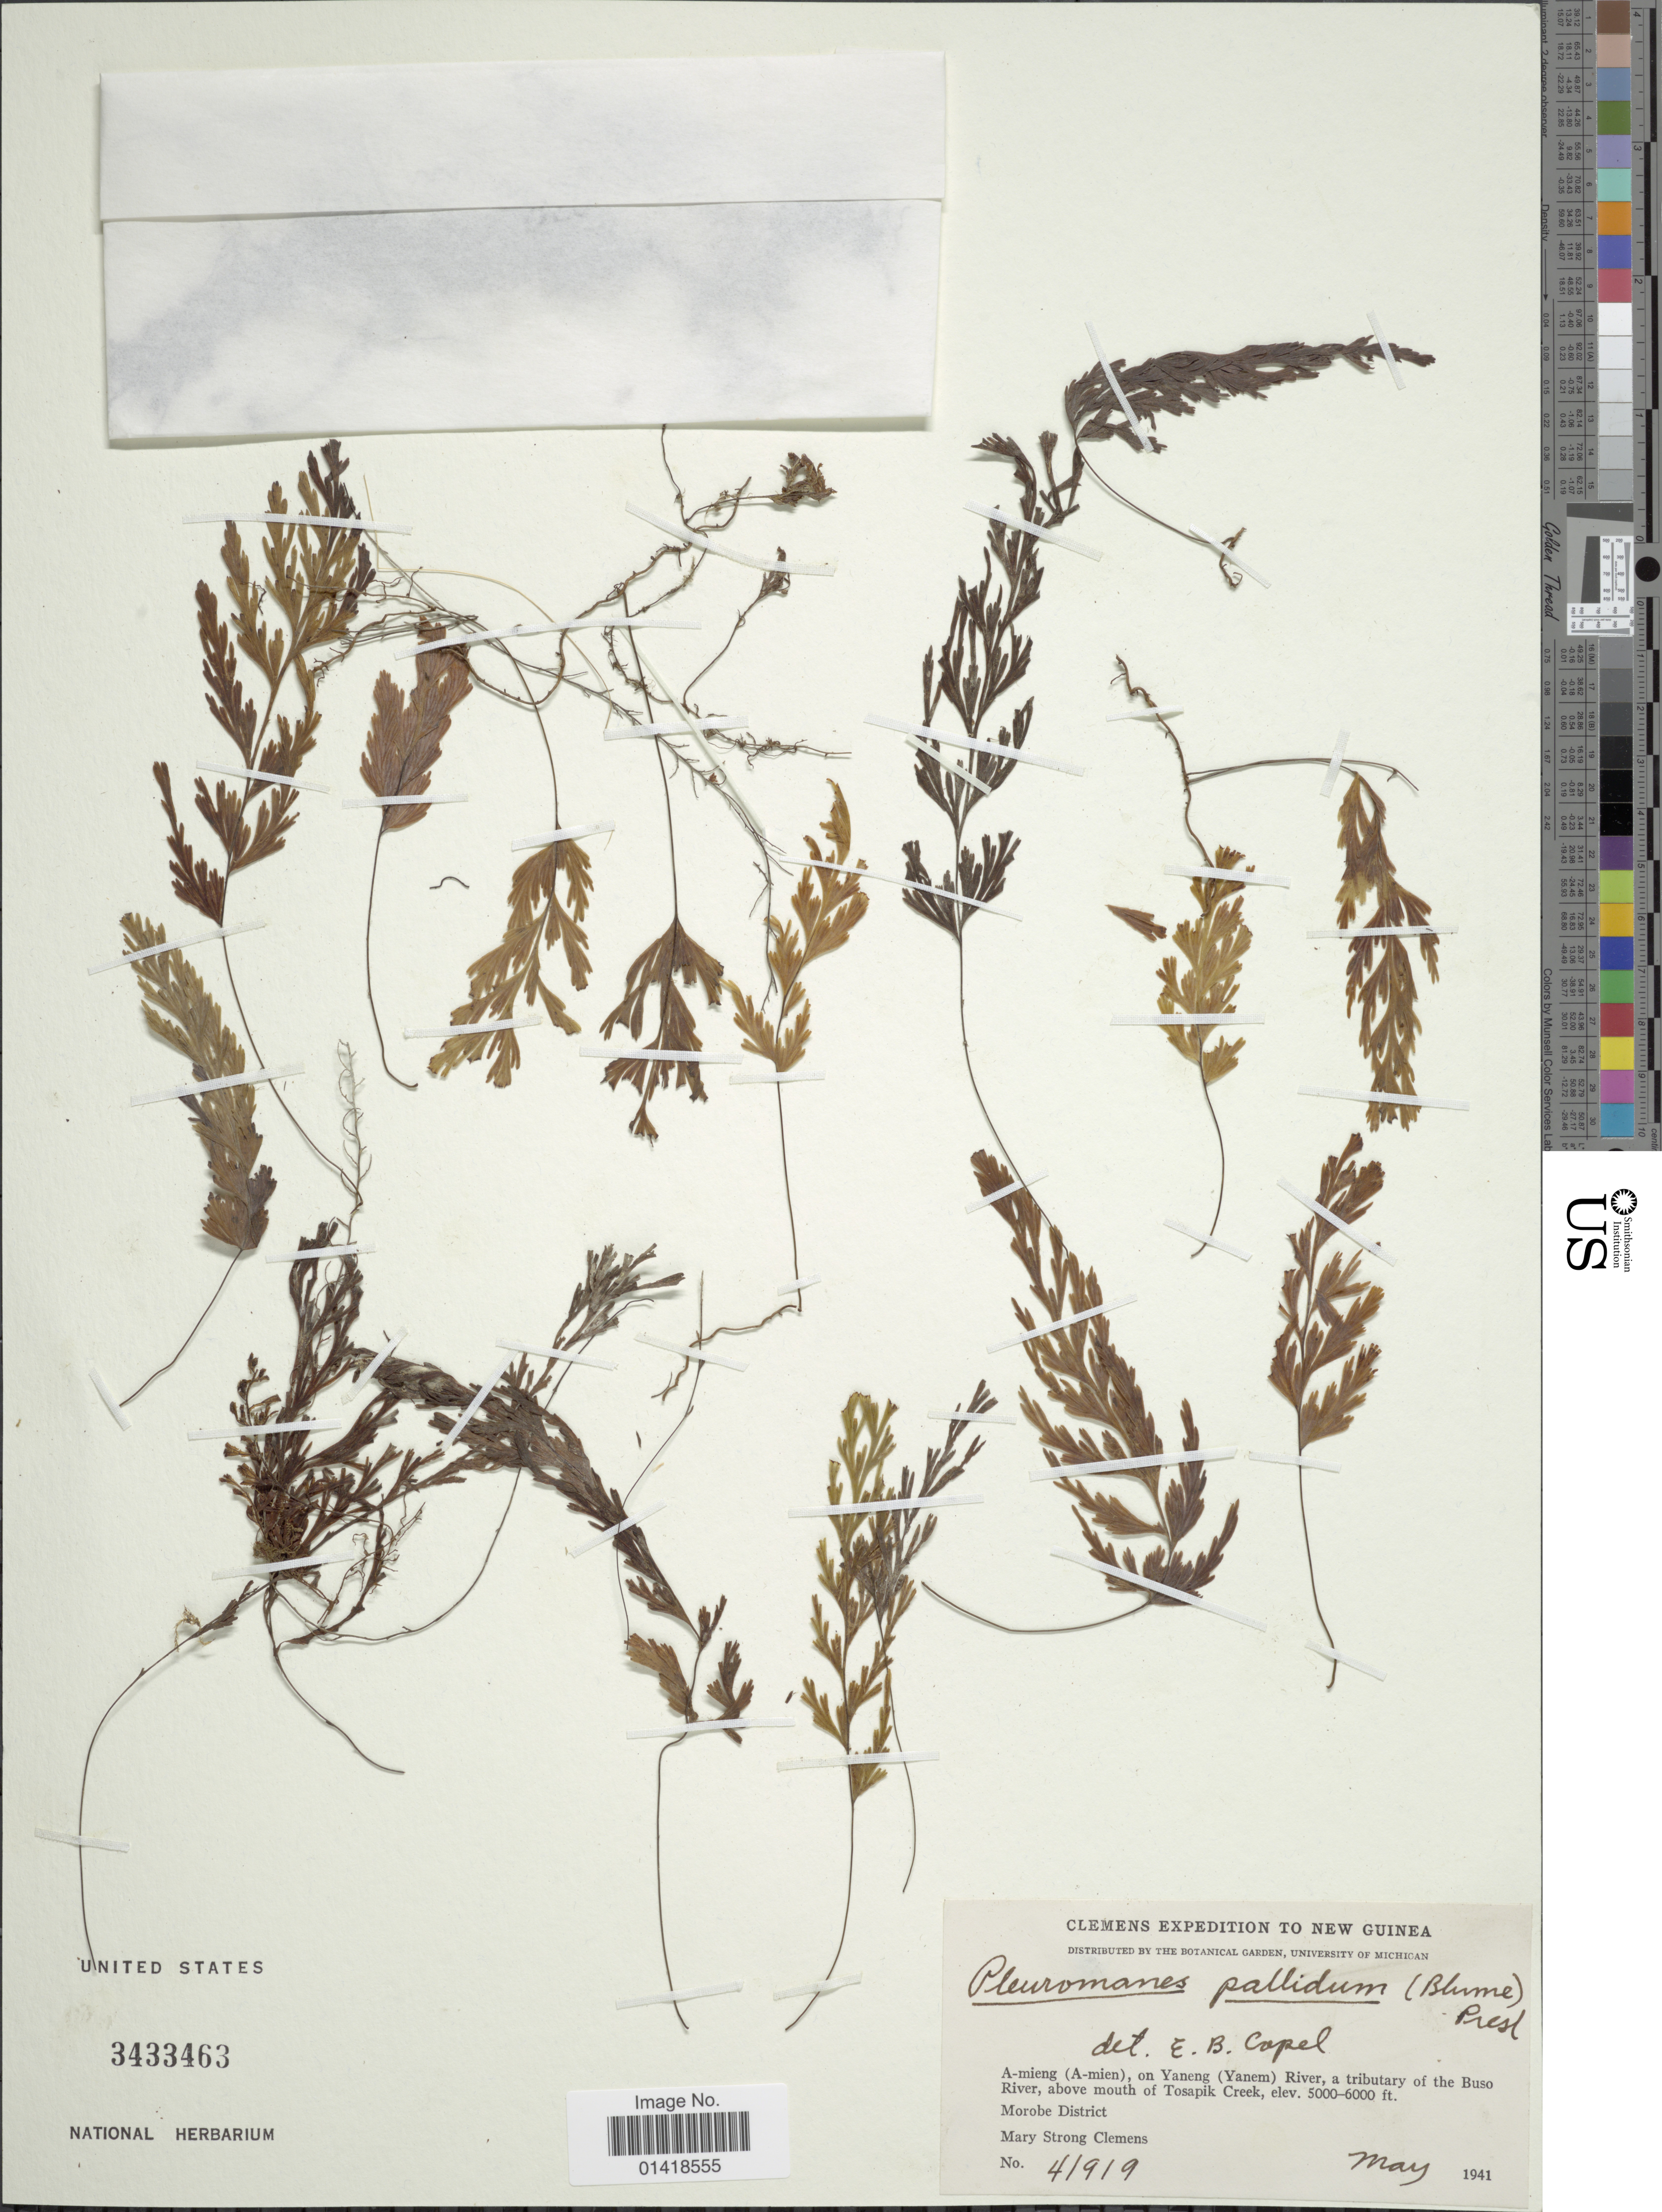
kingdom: Plantae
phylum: Tracheophyta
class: Polypodiopsida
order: Hymenophyllales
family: Hymenophyllaceae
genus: Hymenophyllum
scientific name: Hymenophyllum pallidum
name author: (Blume) Ebihara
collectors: M. S. Clemens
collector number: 41919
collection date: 1941-05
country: Papua New Guinea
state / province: Morobe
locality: New Guinea. A-mieng (A-mien), on Yaneng (Yanem) River, a tributary of the Buso River, above mouth of Tosapik Creek. Morobe District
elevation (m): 1524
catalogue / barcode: US 3433463